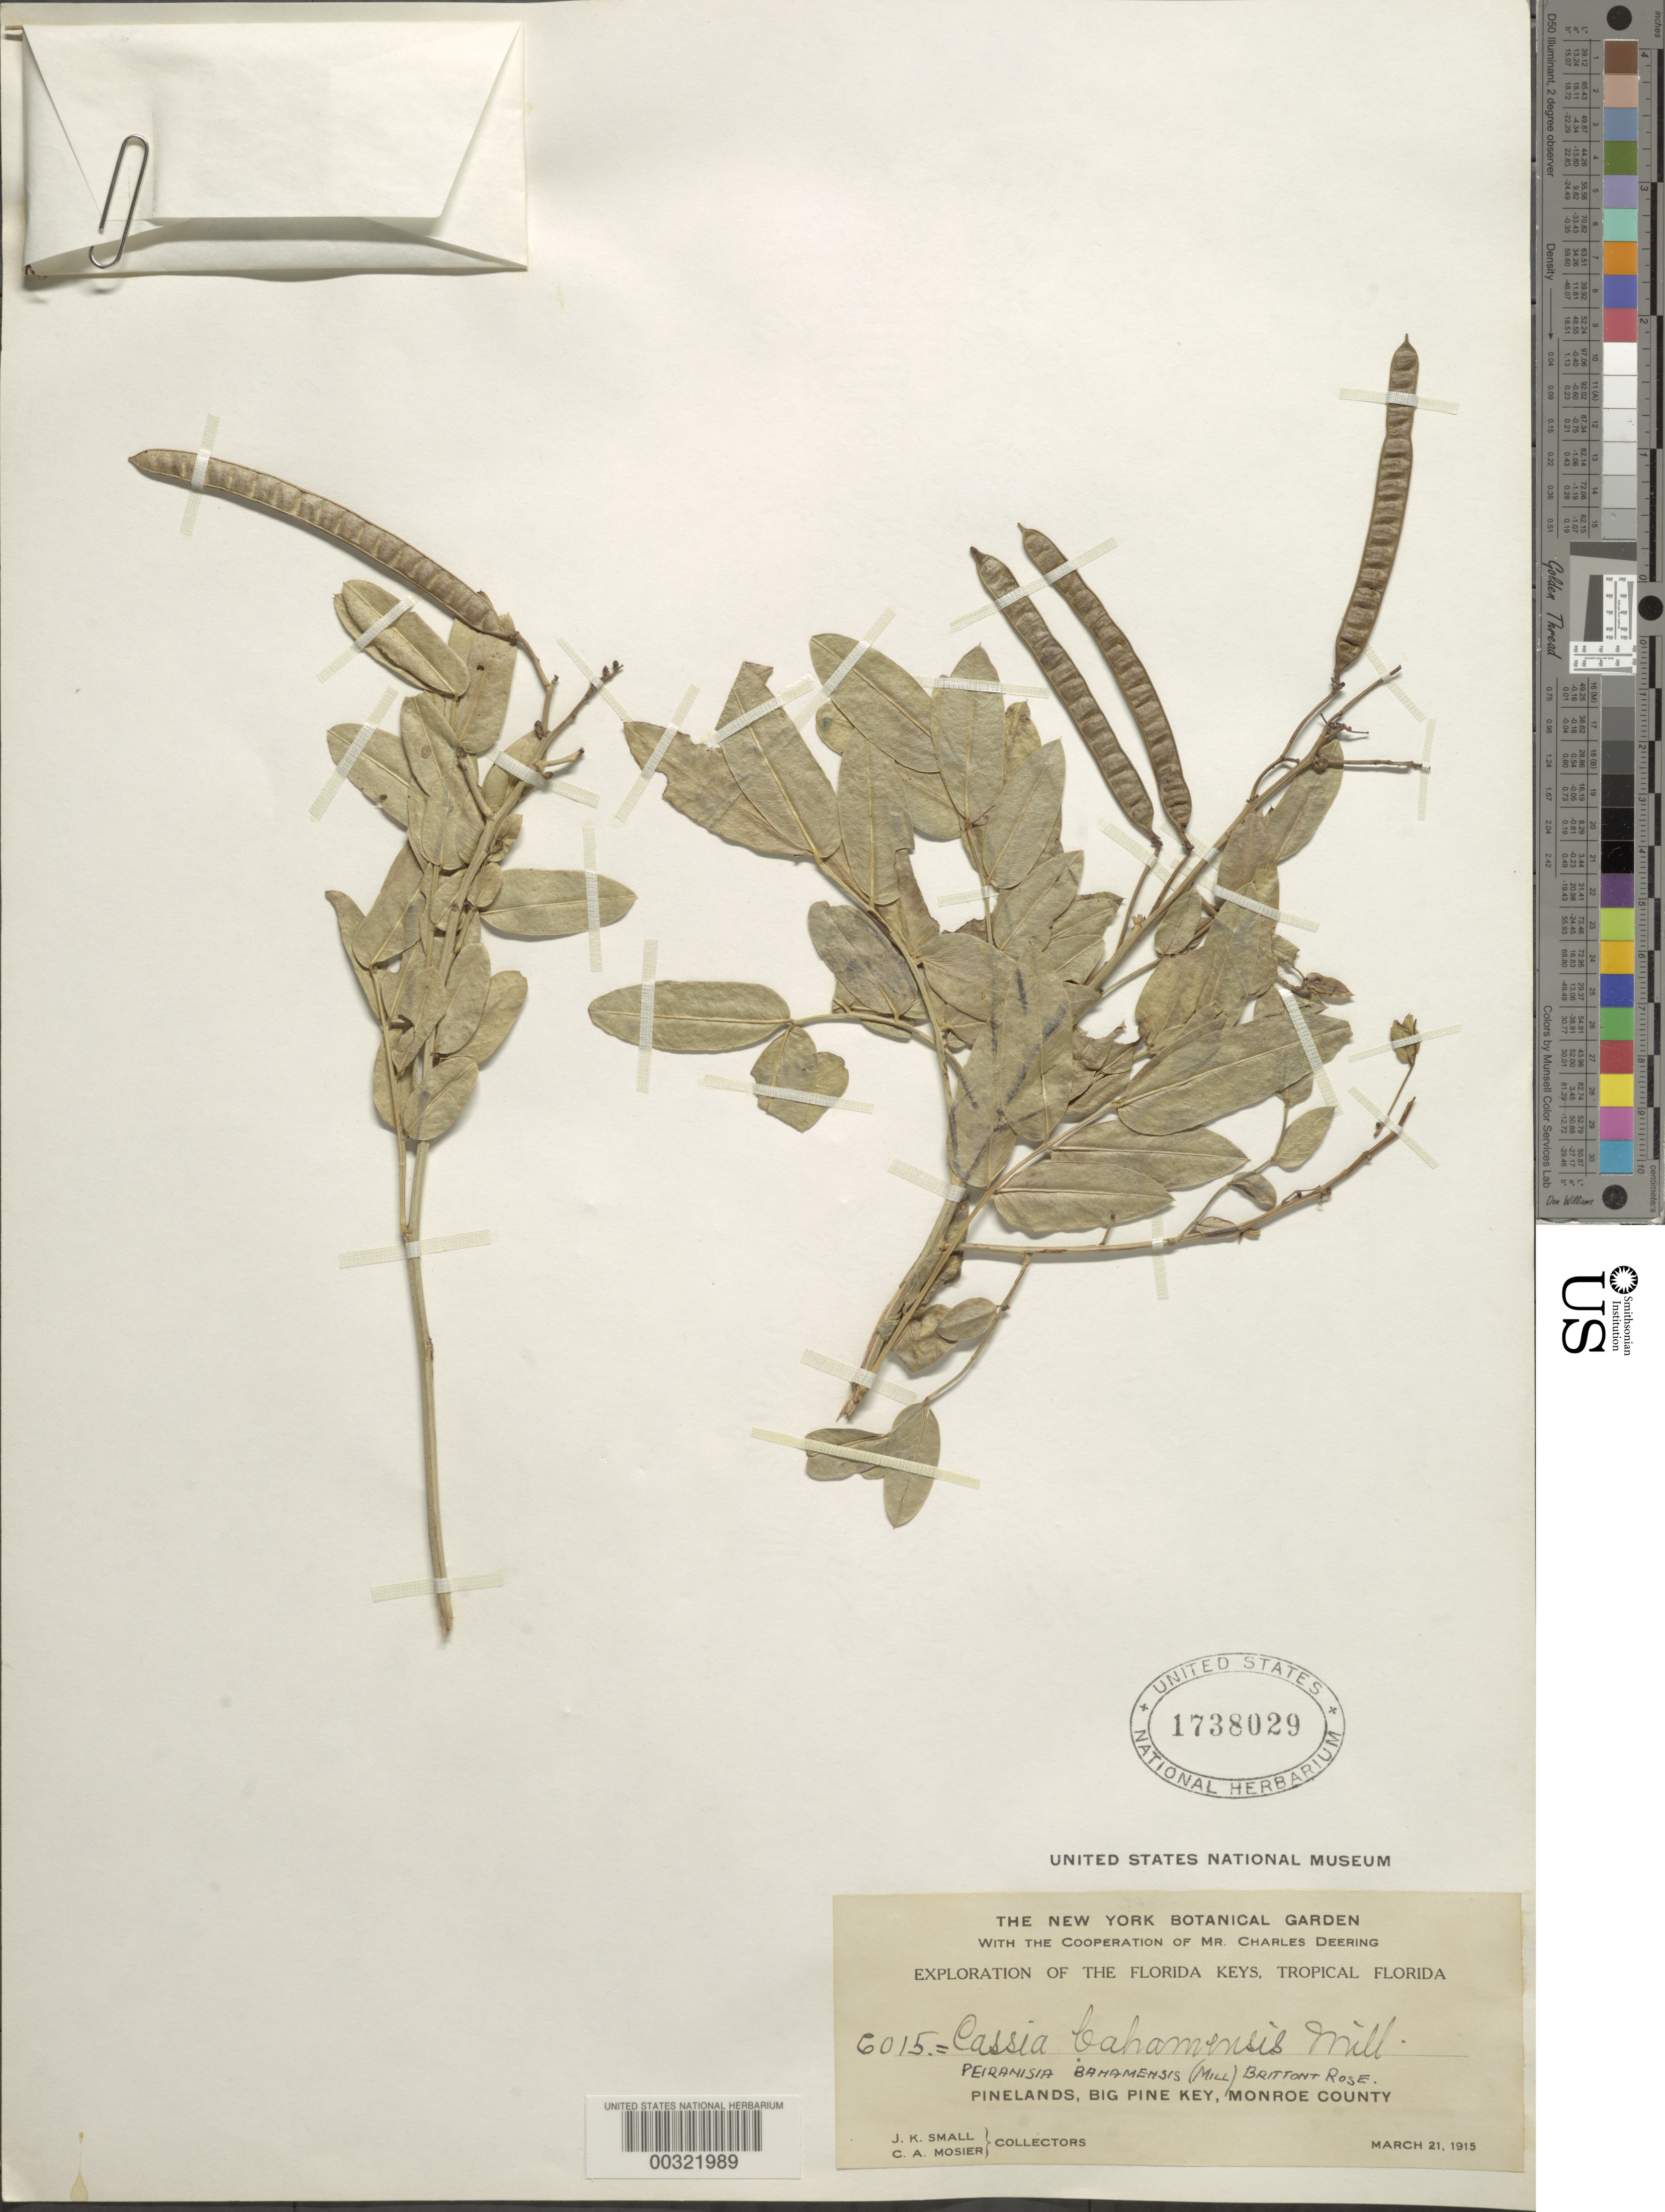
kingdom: Plantae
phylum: Tracheophyta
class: Magnoliopsida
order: Fabales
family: Fabaceae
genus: Senna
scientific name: Senna ligustrina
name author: (L.) H.S. Irwin & Barneby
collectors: J. K. Small & C. A. Mosier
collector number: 6015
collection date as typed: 21 Mar 1915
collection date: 1915-03-21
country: United States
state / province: Florida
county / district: Monroe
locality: Big pine key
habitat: Pinelands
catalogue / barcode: US 1738029